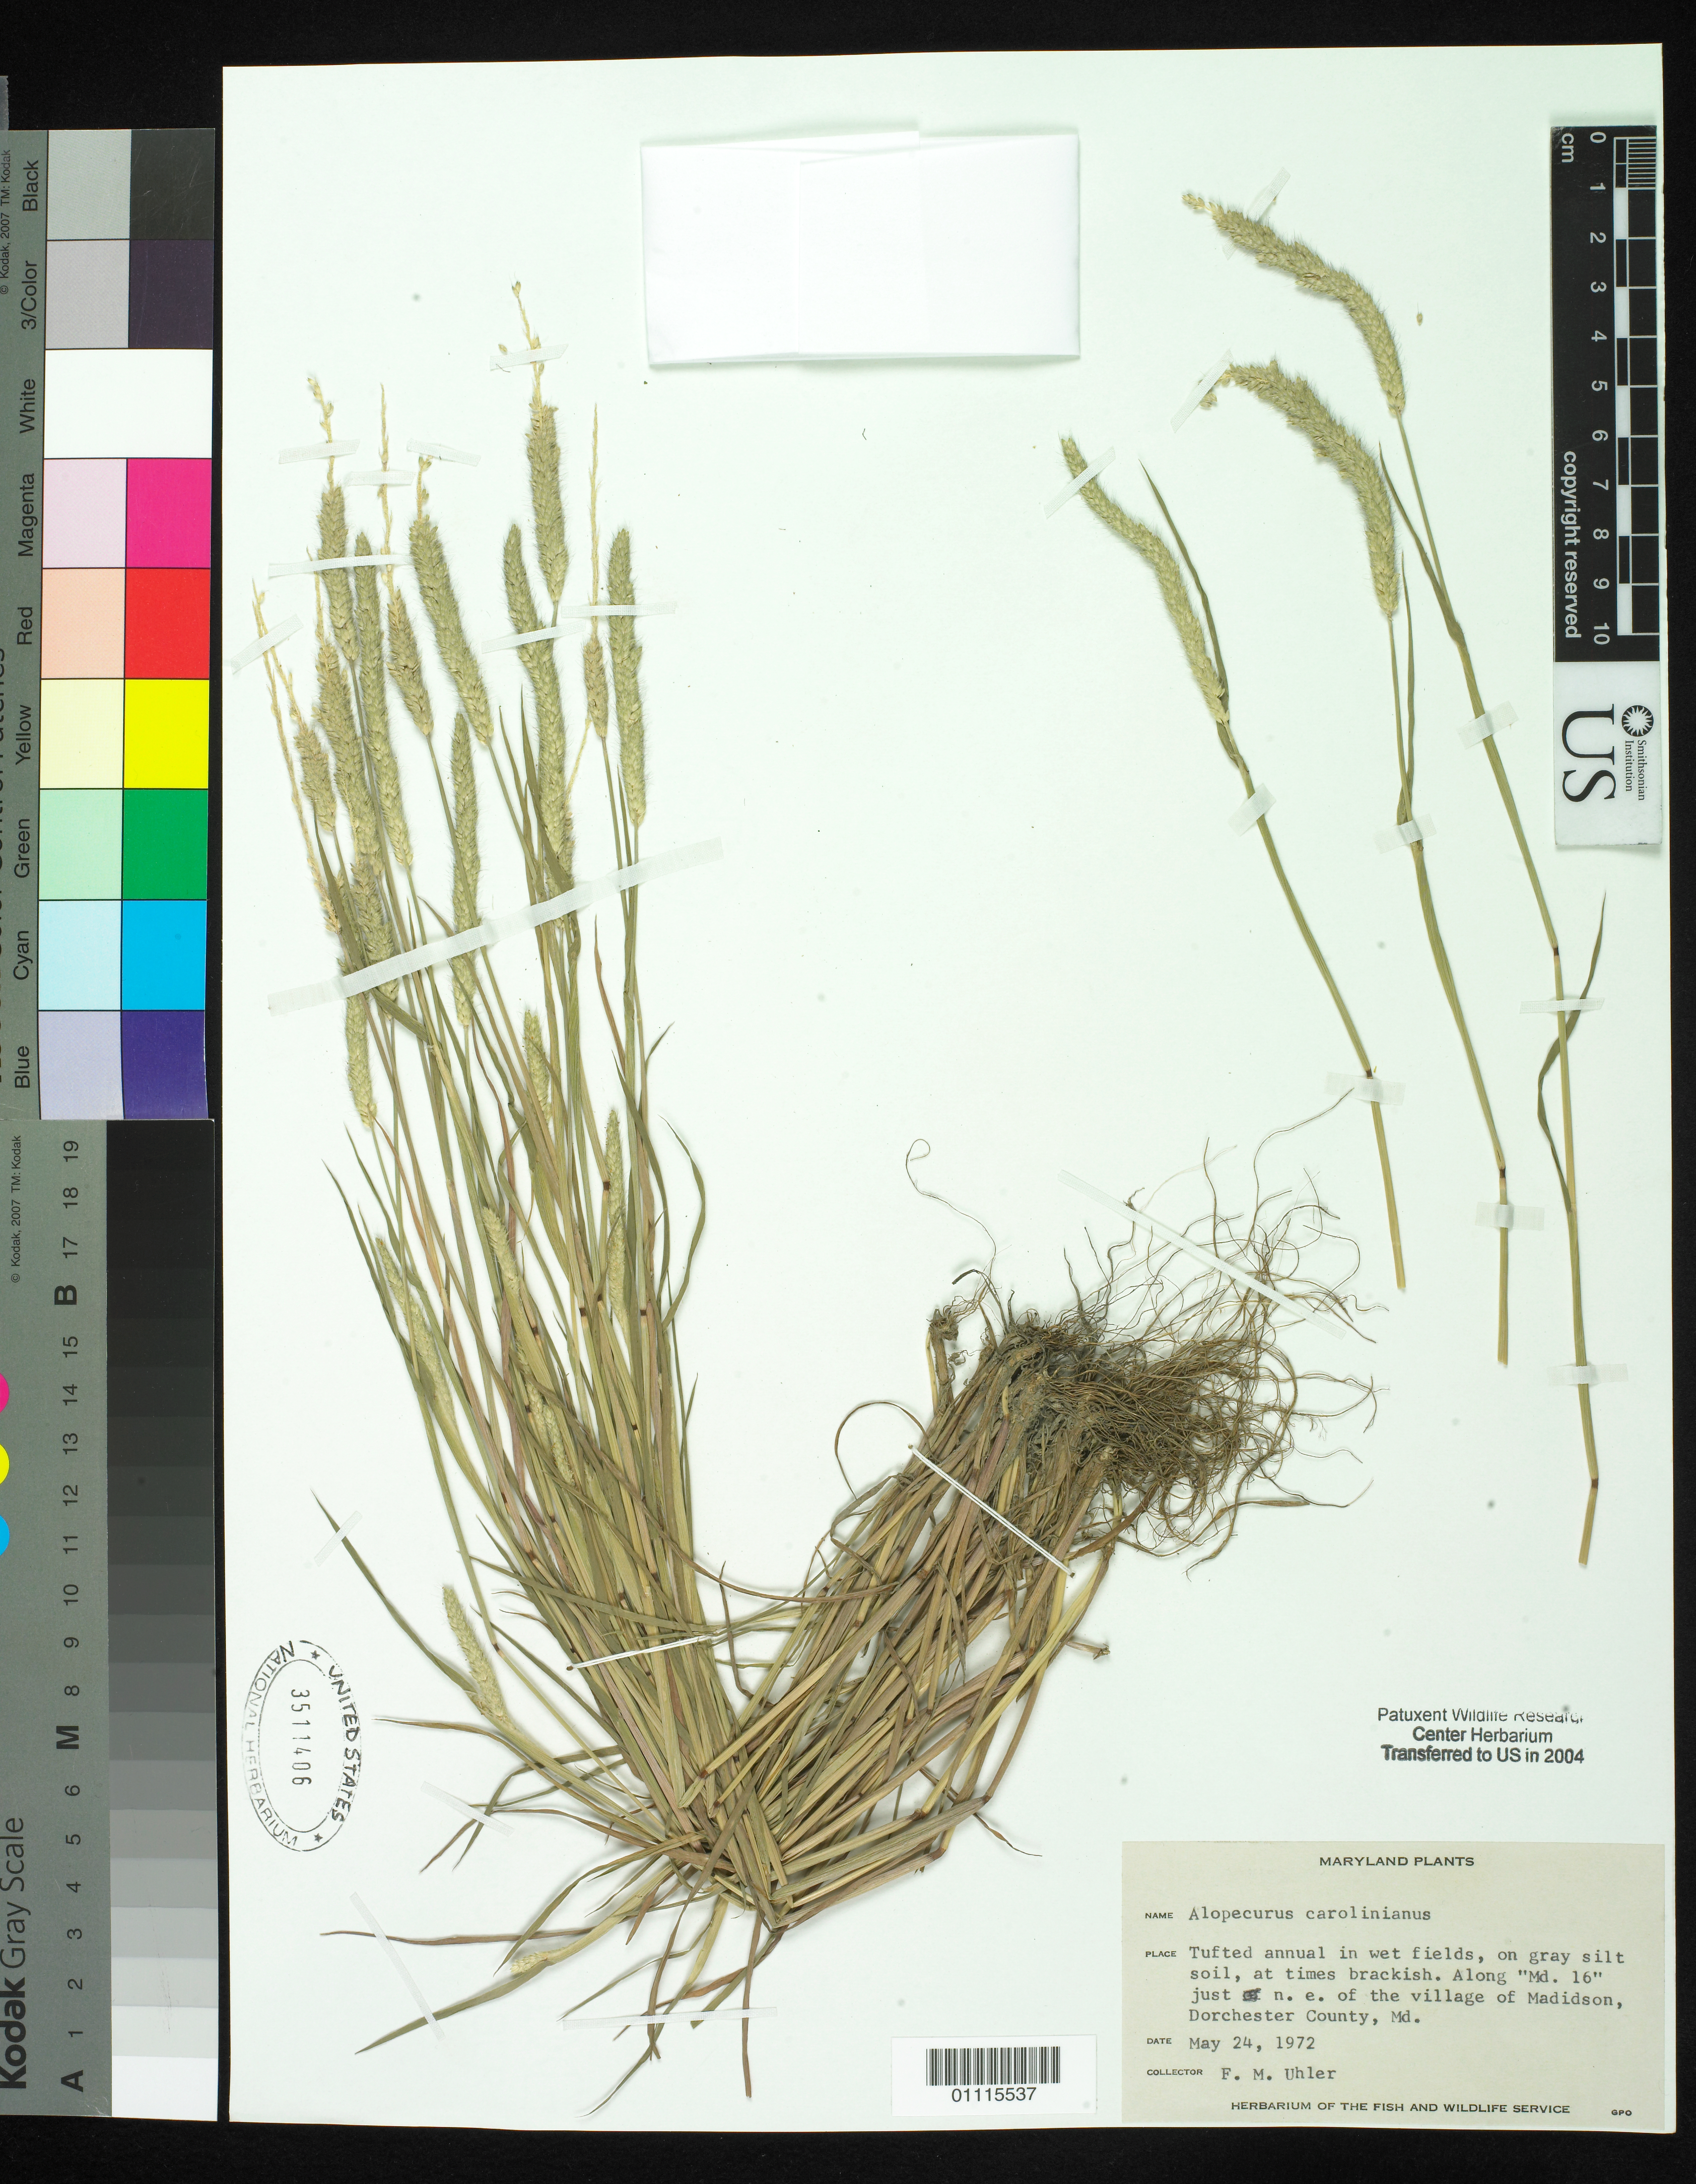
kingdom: Plantae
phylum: Tracheophyta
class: Liliopsida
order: Poales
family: Poaceae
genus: Alopecurus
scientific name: Alopecurus carolinianus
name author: Walter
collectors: F. M. Uhler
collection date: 1972-05-24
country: United States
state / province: Maryland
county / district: Dorchester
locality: Along "Md. 16" just NE of the village of Madidson.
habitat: wet field, on gray silt soil.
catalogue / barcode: US 3511406